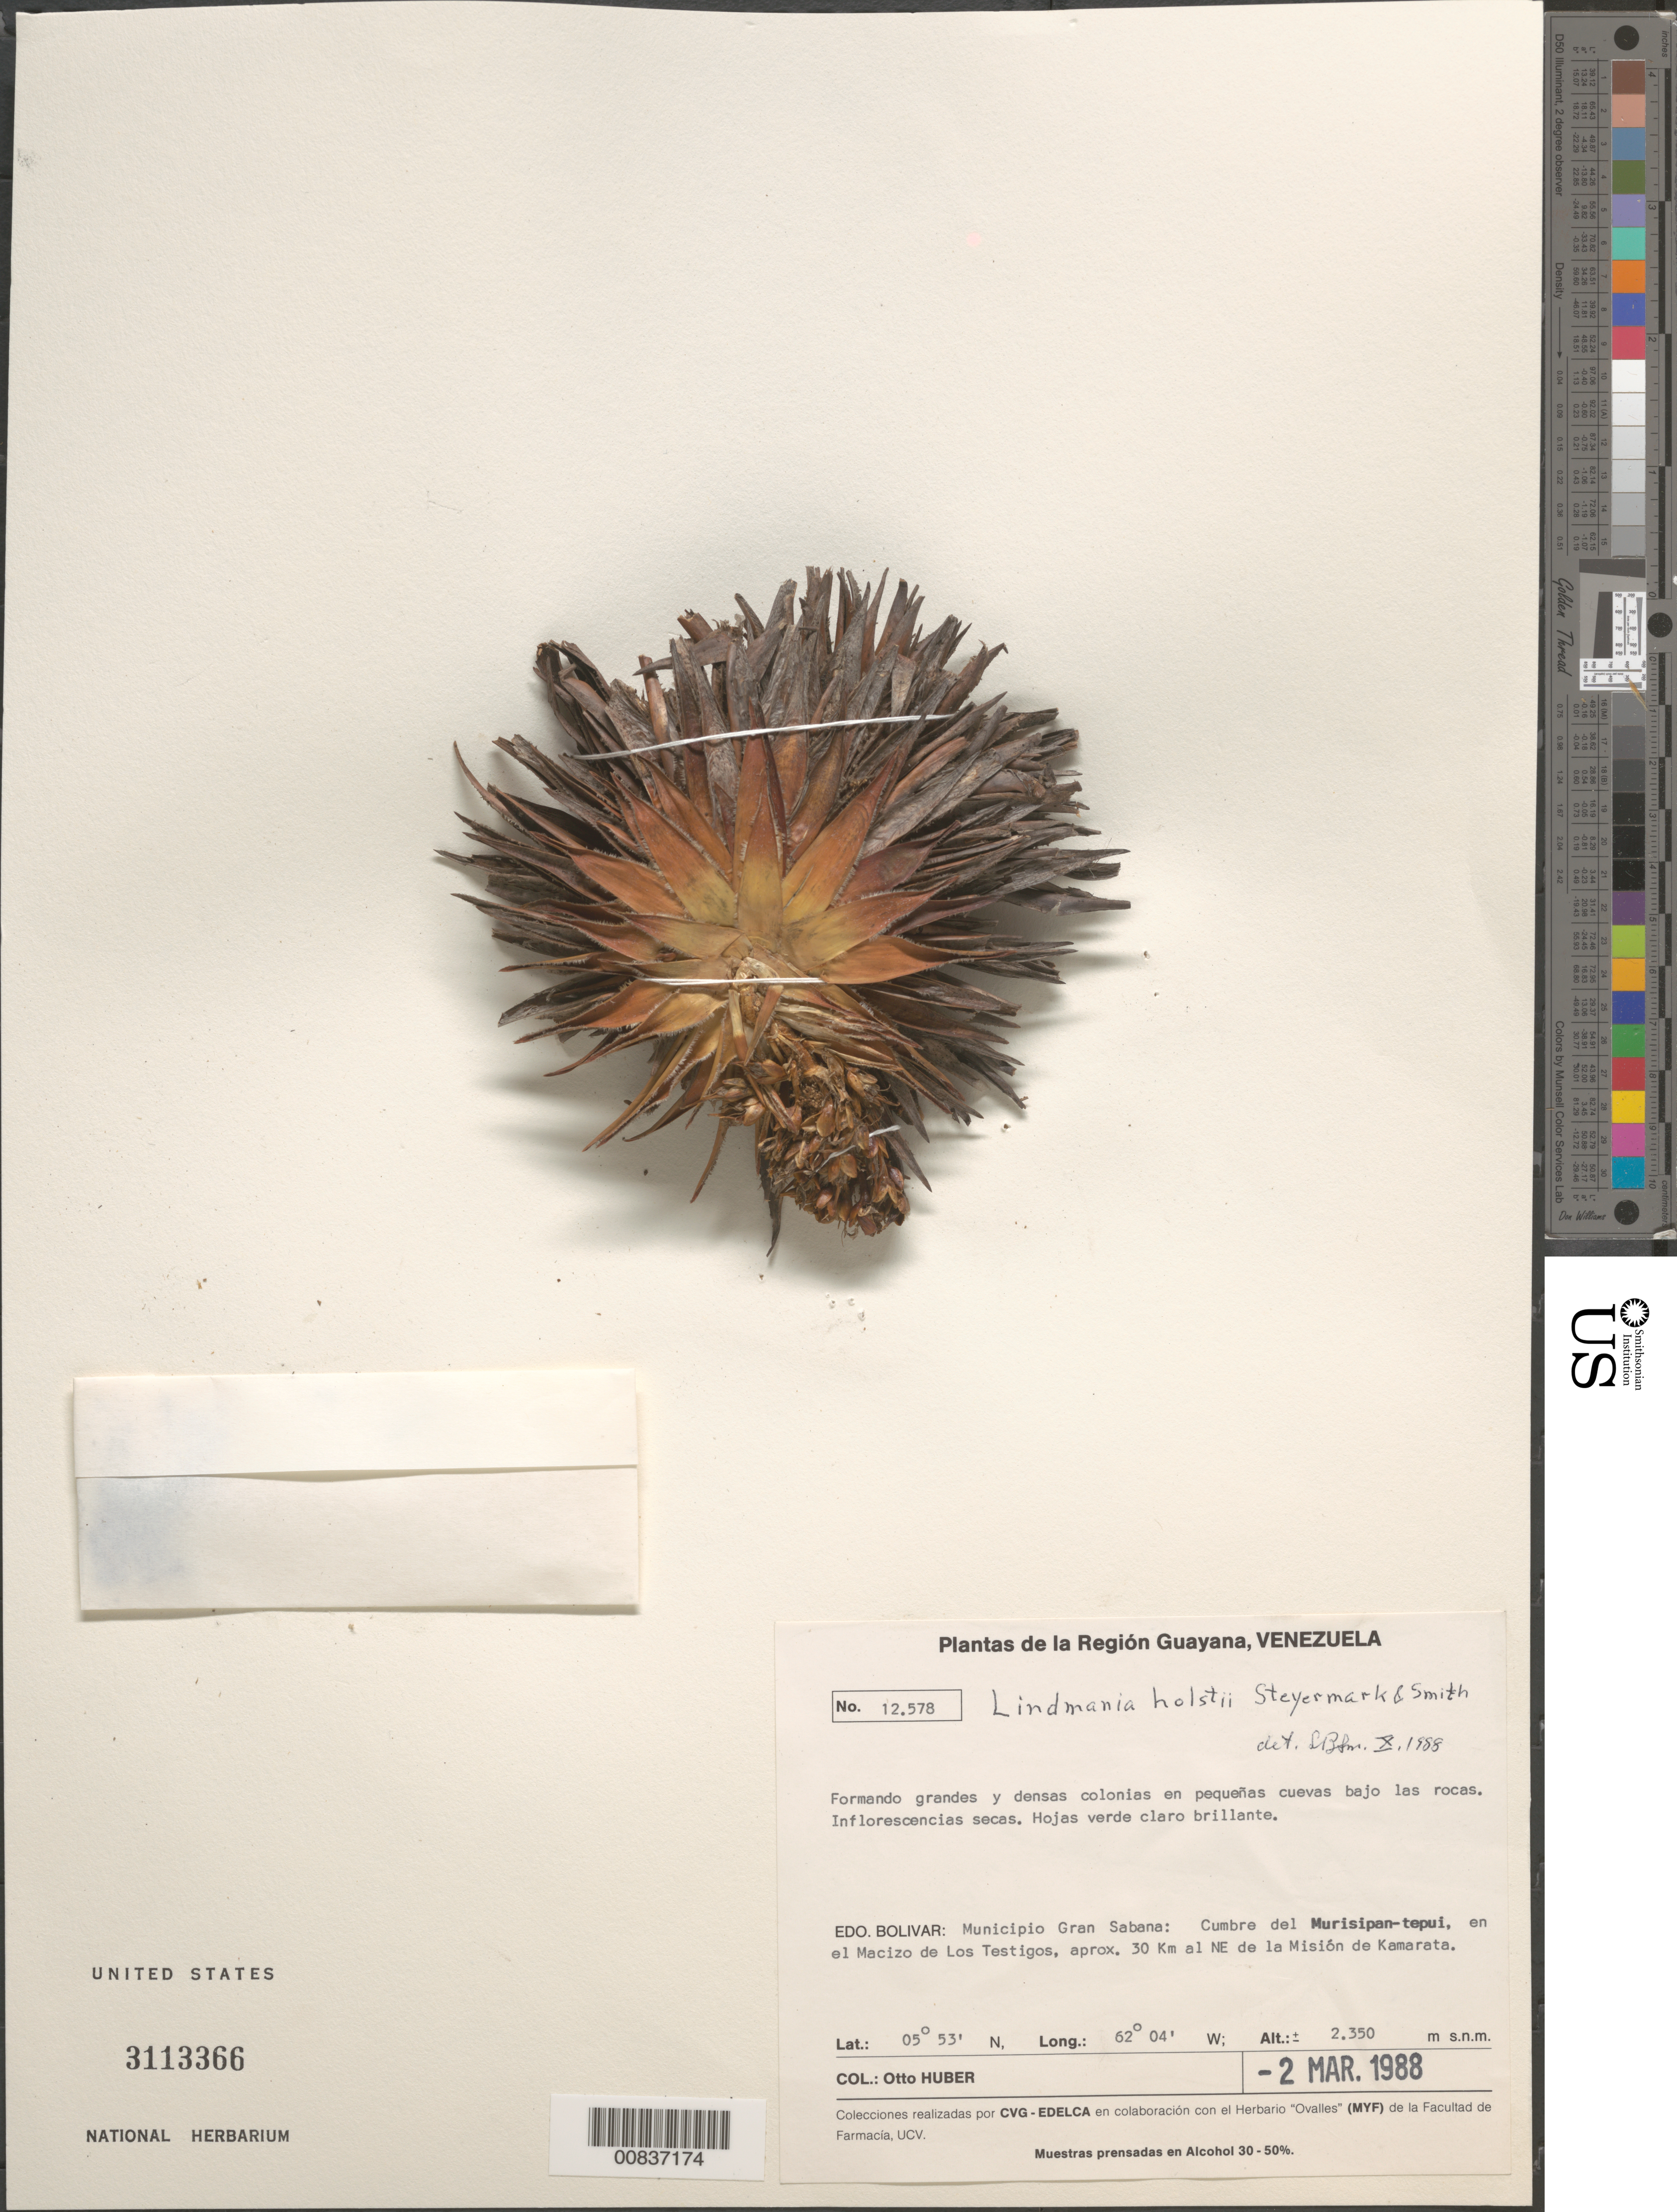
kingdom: Plantae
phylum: Tracheophyta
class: Liliopsida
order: Poales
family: Bromeliaceae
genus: Lindmania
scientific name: Lindmania holstii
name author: Steyerm. & L.B. Sm.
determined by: Smith, Lyman B., (US), NMNH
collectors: O. Huber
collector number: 12578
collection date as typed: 2-Mar-88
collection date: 1988-03-02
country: Venezuela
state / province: Bolívar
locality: Mun. Gran Sabana, Murisipan-tepuí, en el Macizo de Los Testigos, 30 km NE de la Misión de Kamarata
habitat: Pequeñas cuevas bajo las rocas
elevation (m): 2350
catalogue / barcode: US 3113366